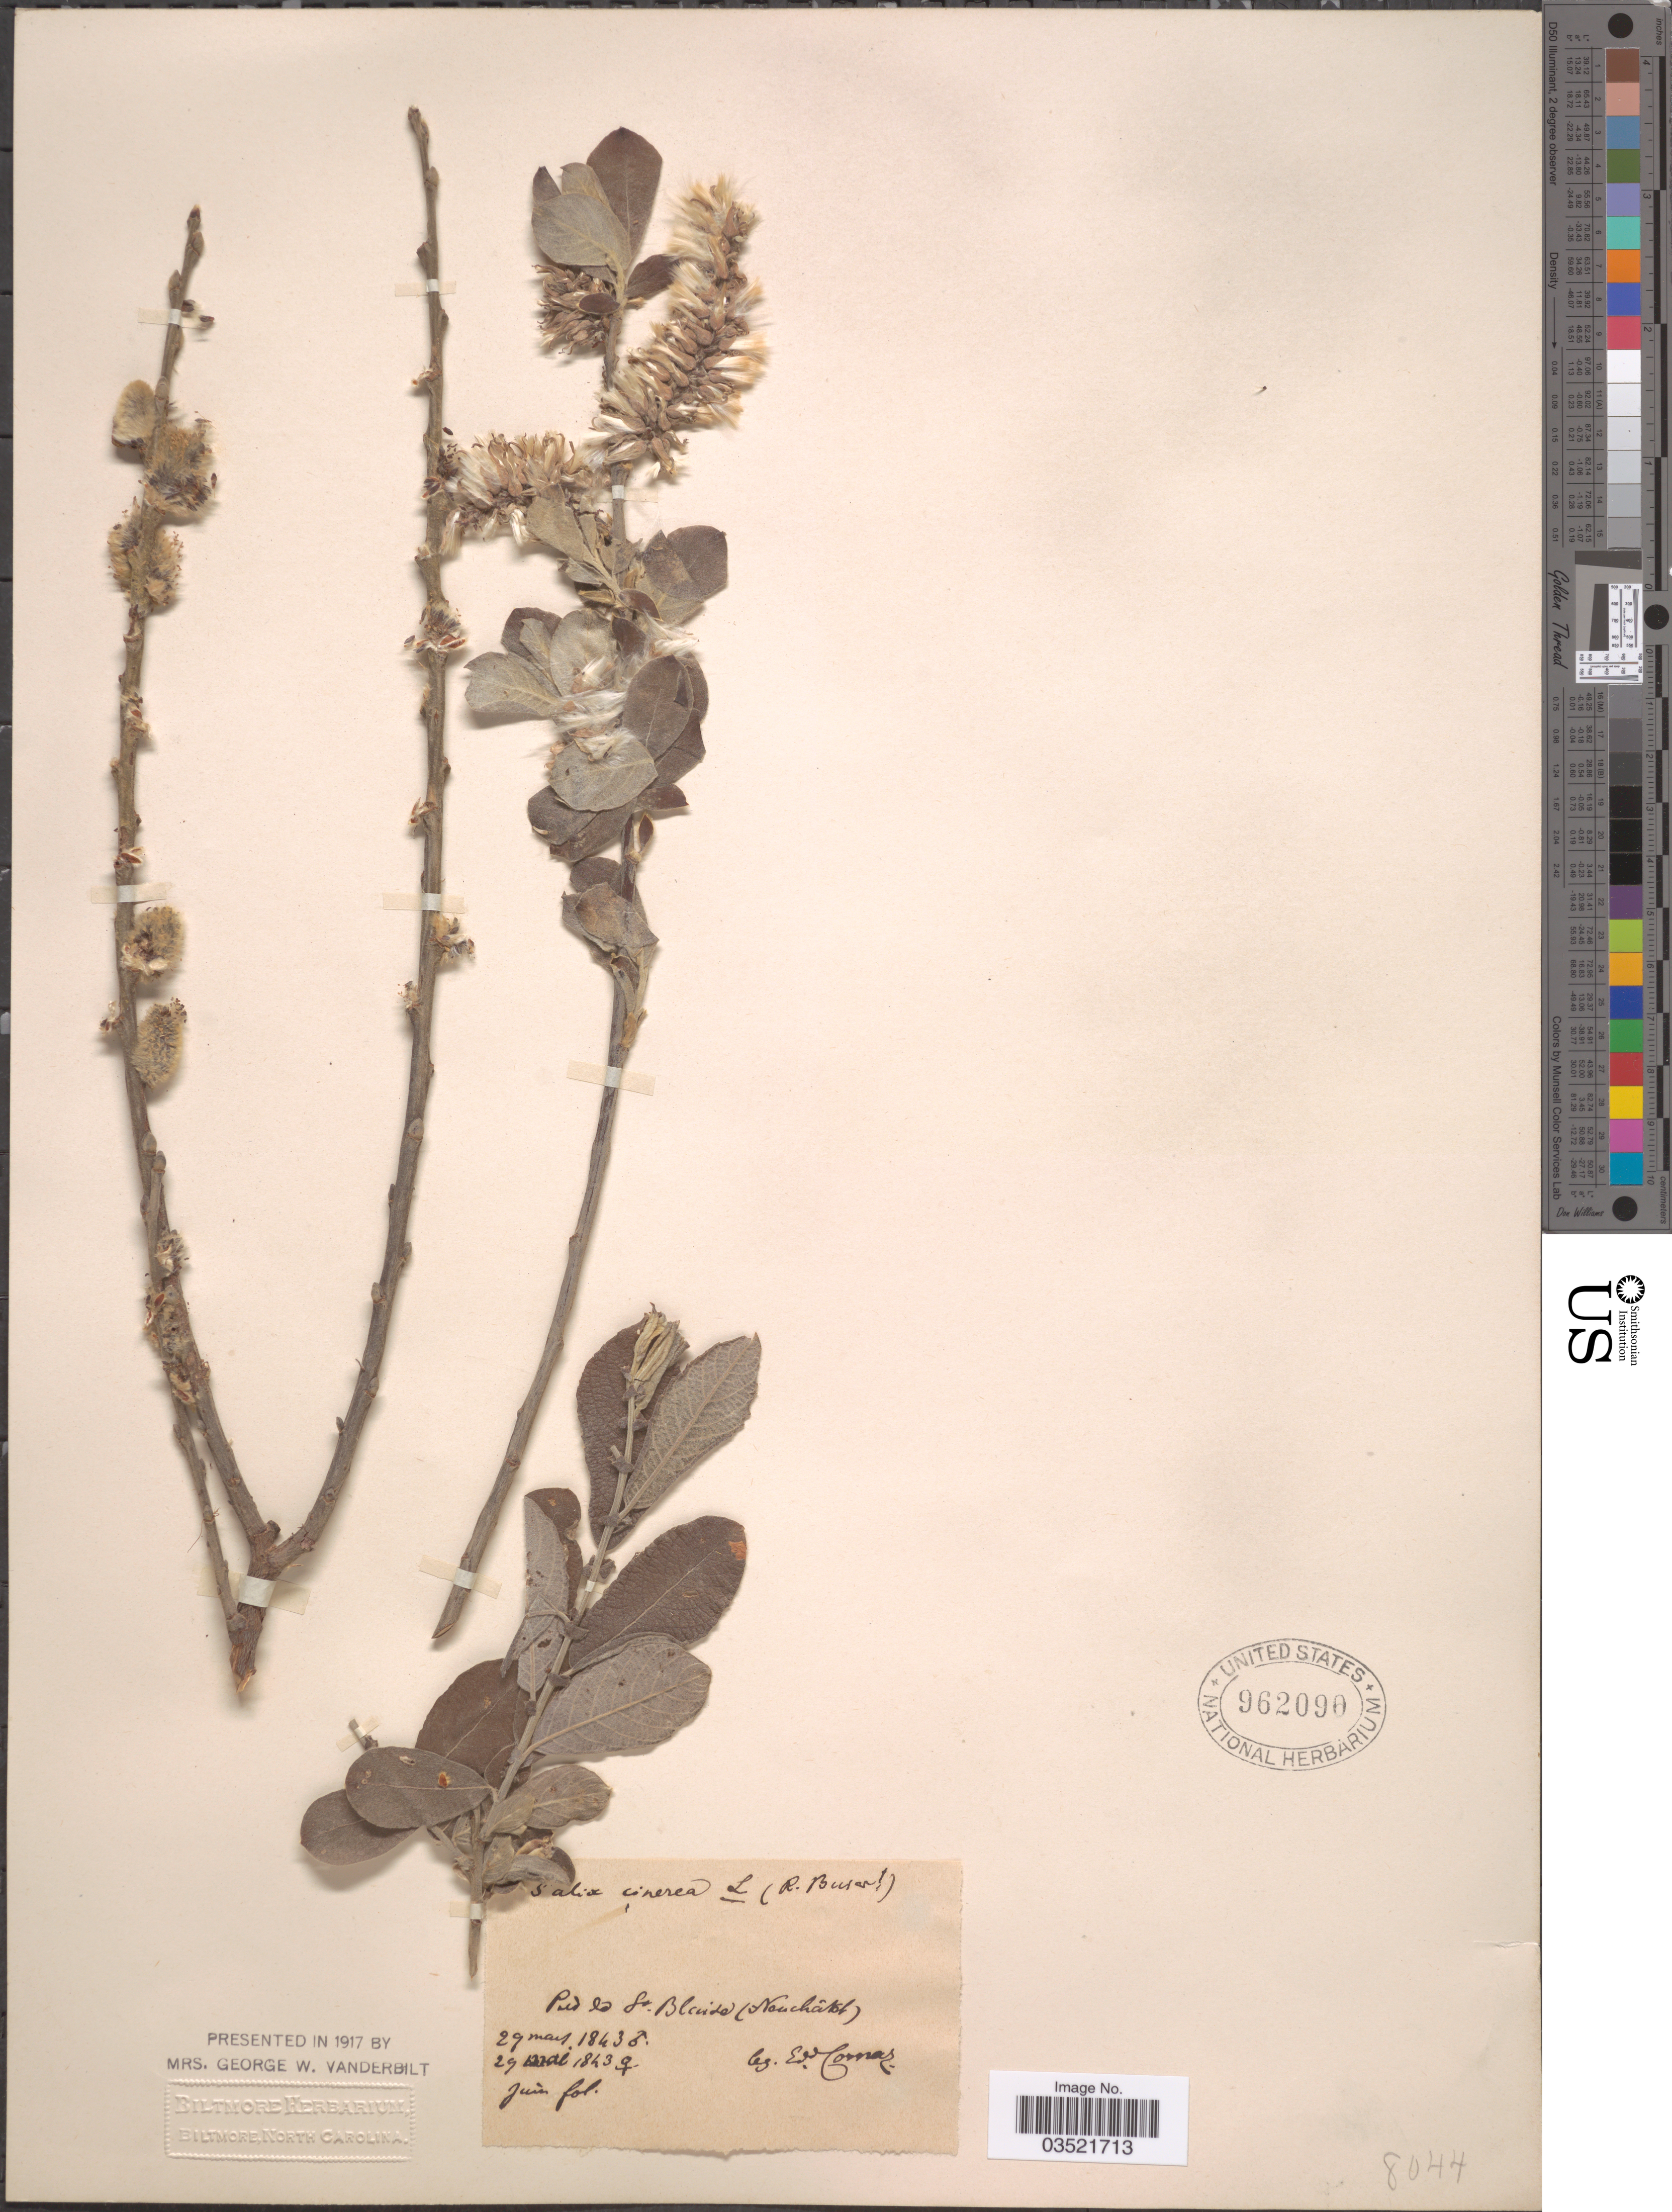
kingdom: Plantae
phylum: Tracheophyta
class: Magnoliopsida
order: Malpighiales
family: Salicaceae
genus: Salix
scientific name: Salix cinerea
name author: L.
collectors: E. Comas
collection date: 1843-05-29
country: Switzerland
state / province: Neuchatel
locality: Paed ed St. Blaise (Neuchatel).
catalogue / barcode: US 962090